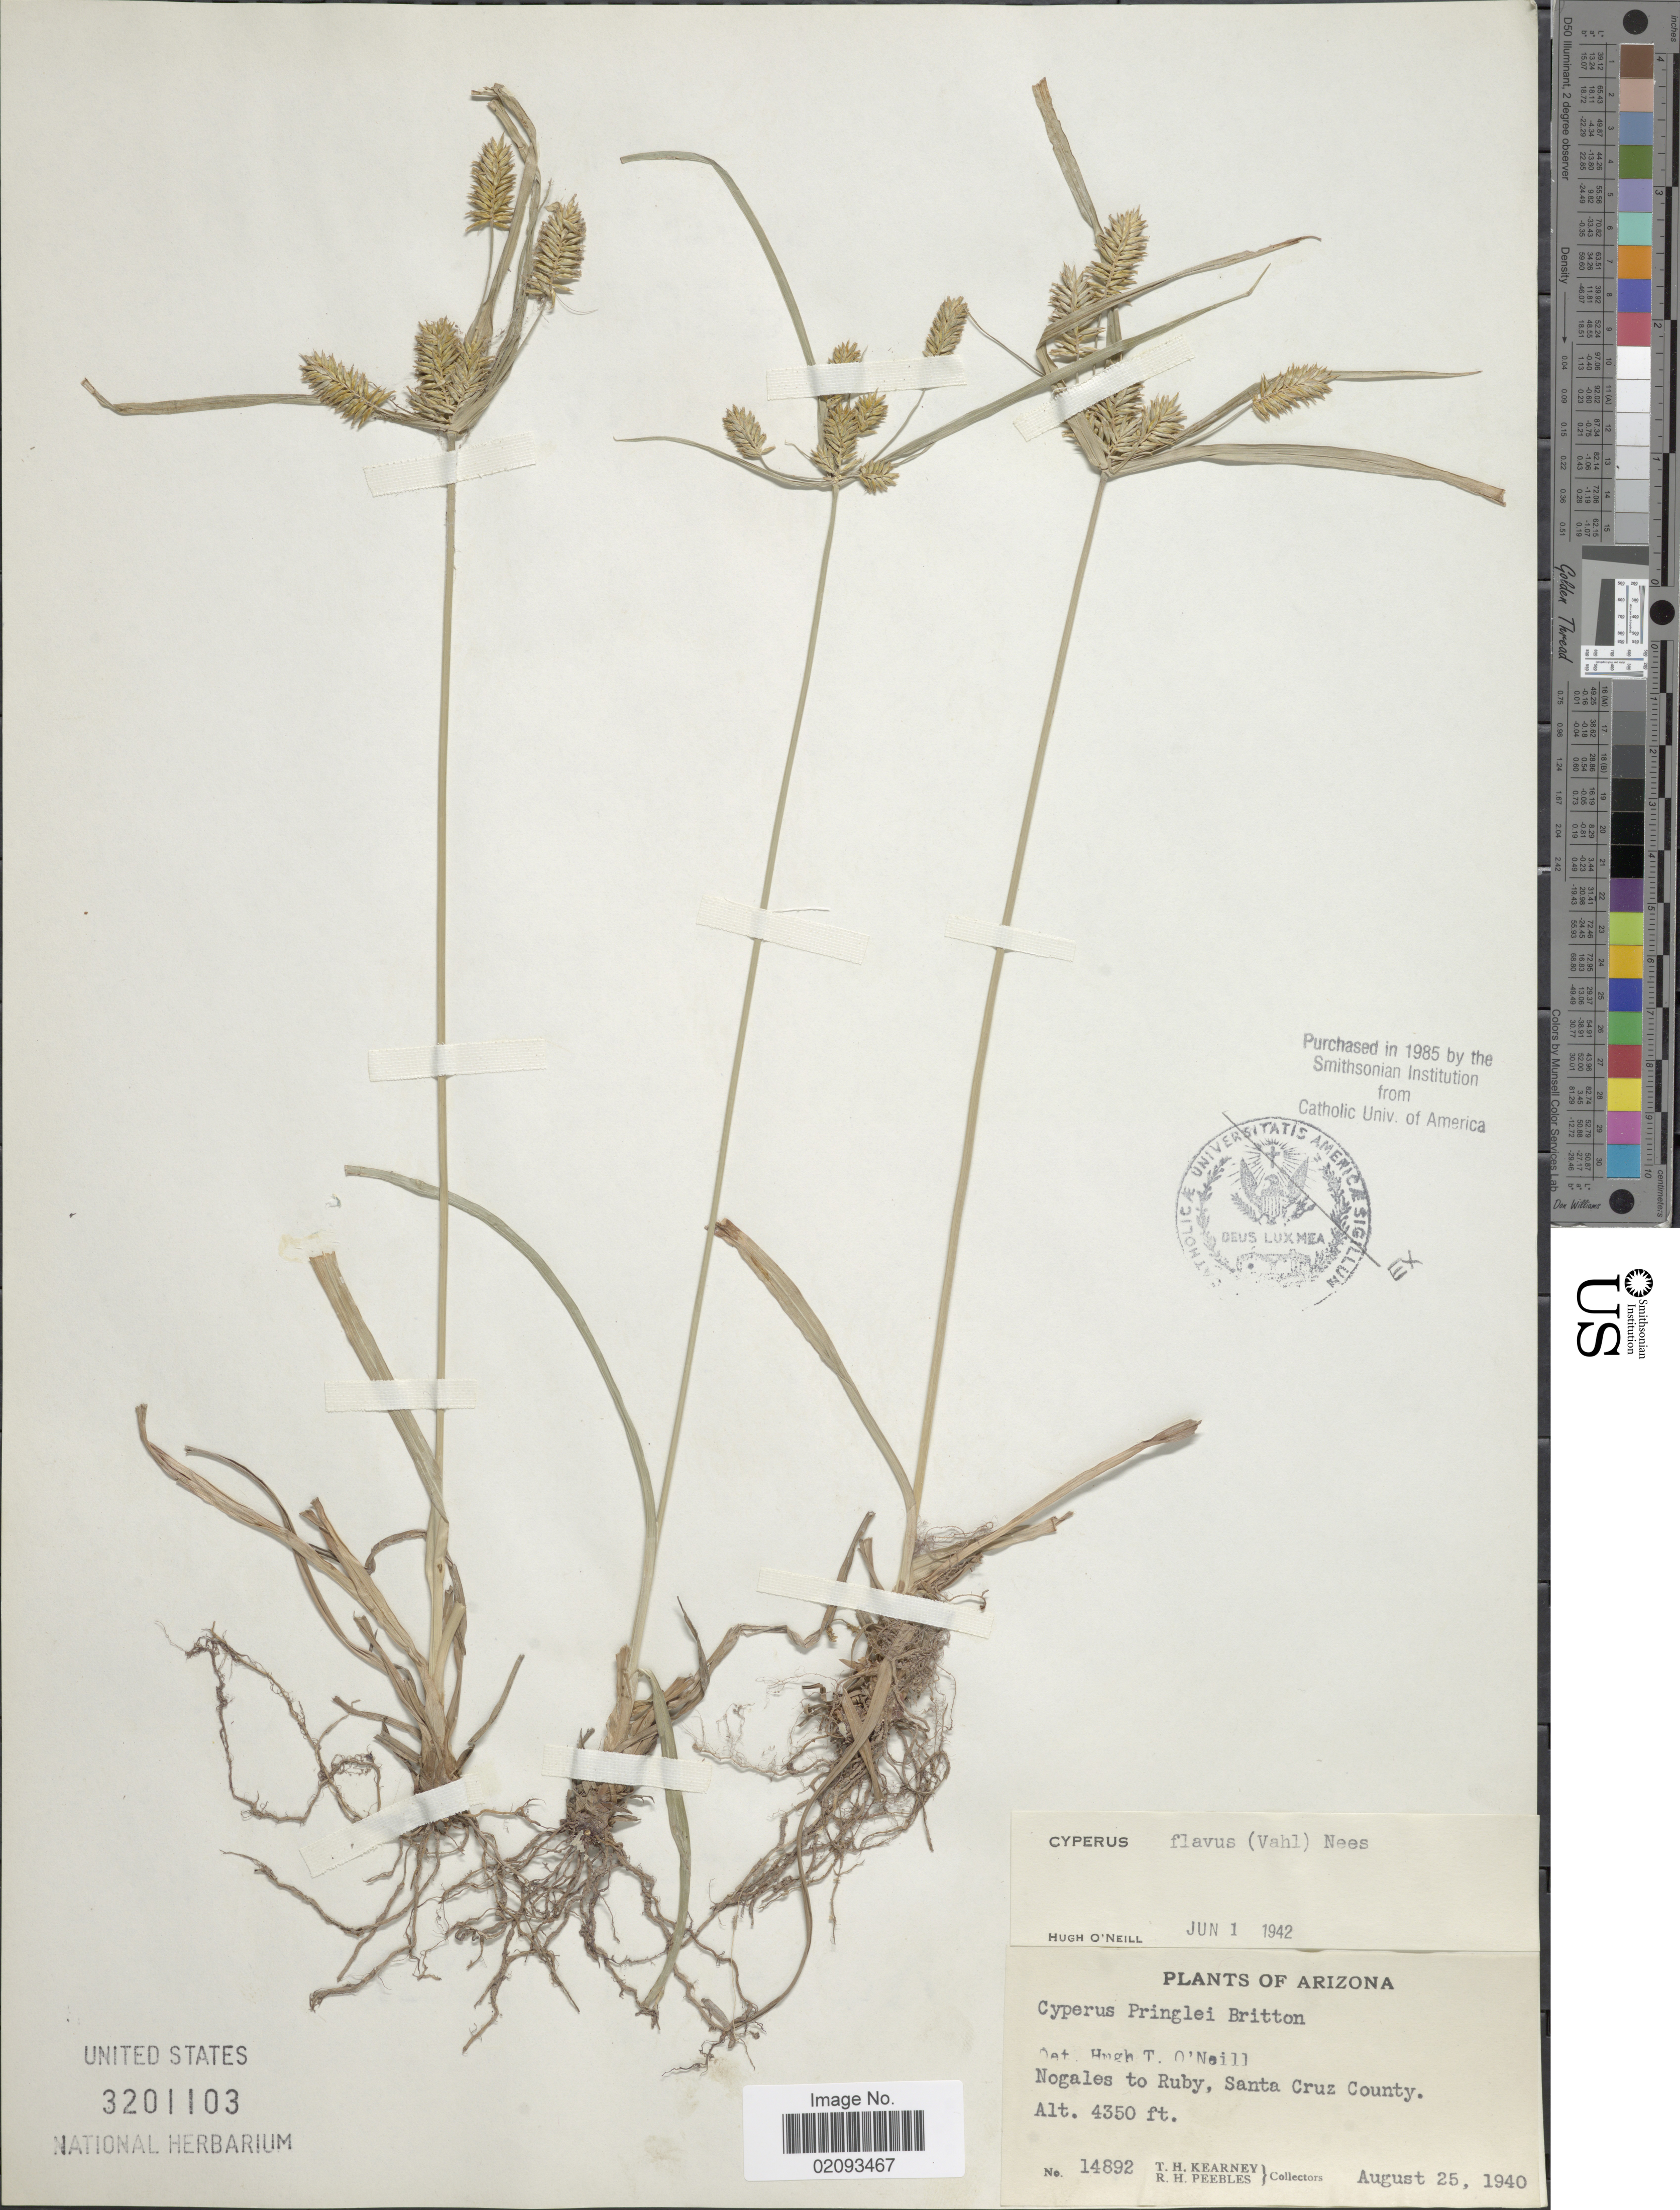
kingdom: Plantae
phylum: Tracheophyta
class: Liliopsida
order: Poales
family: Cyperaceae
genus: Cyperus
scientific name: Cyperus aggregatus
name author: (Willd.) Endl.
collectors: T. H. Kearney & R. H. Peebles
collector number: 14892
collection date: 1940-08-25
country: United States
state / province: Arizona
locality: Nogales to Ruby, Santa Cruz County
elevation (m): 1326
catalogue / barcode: US 3201103